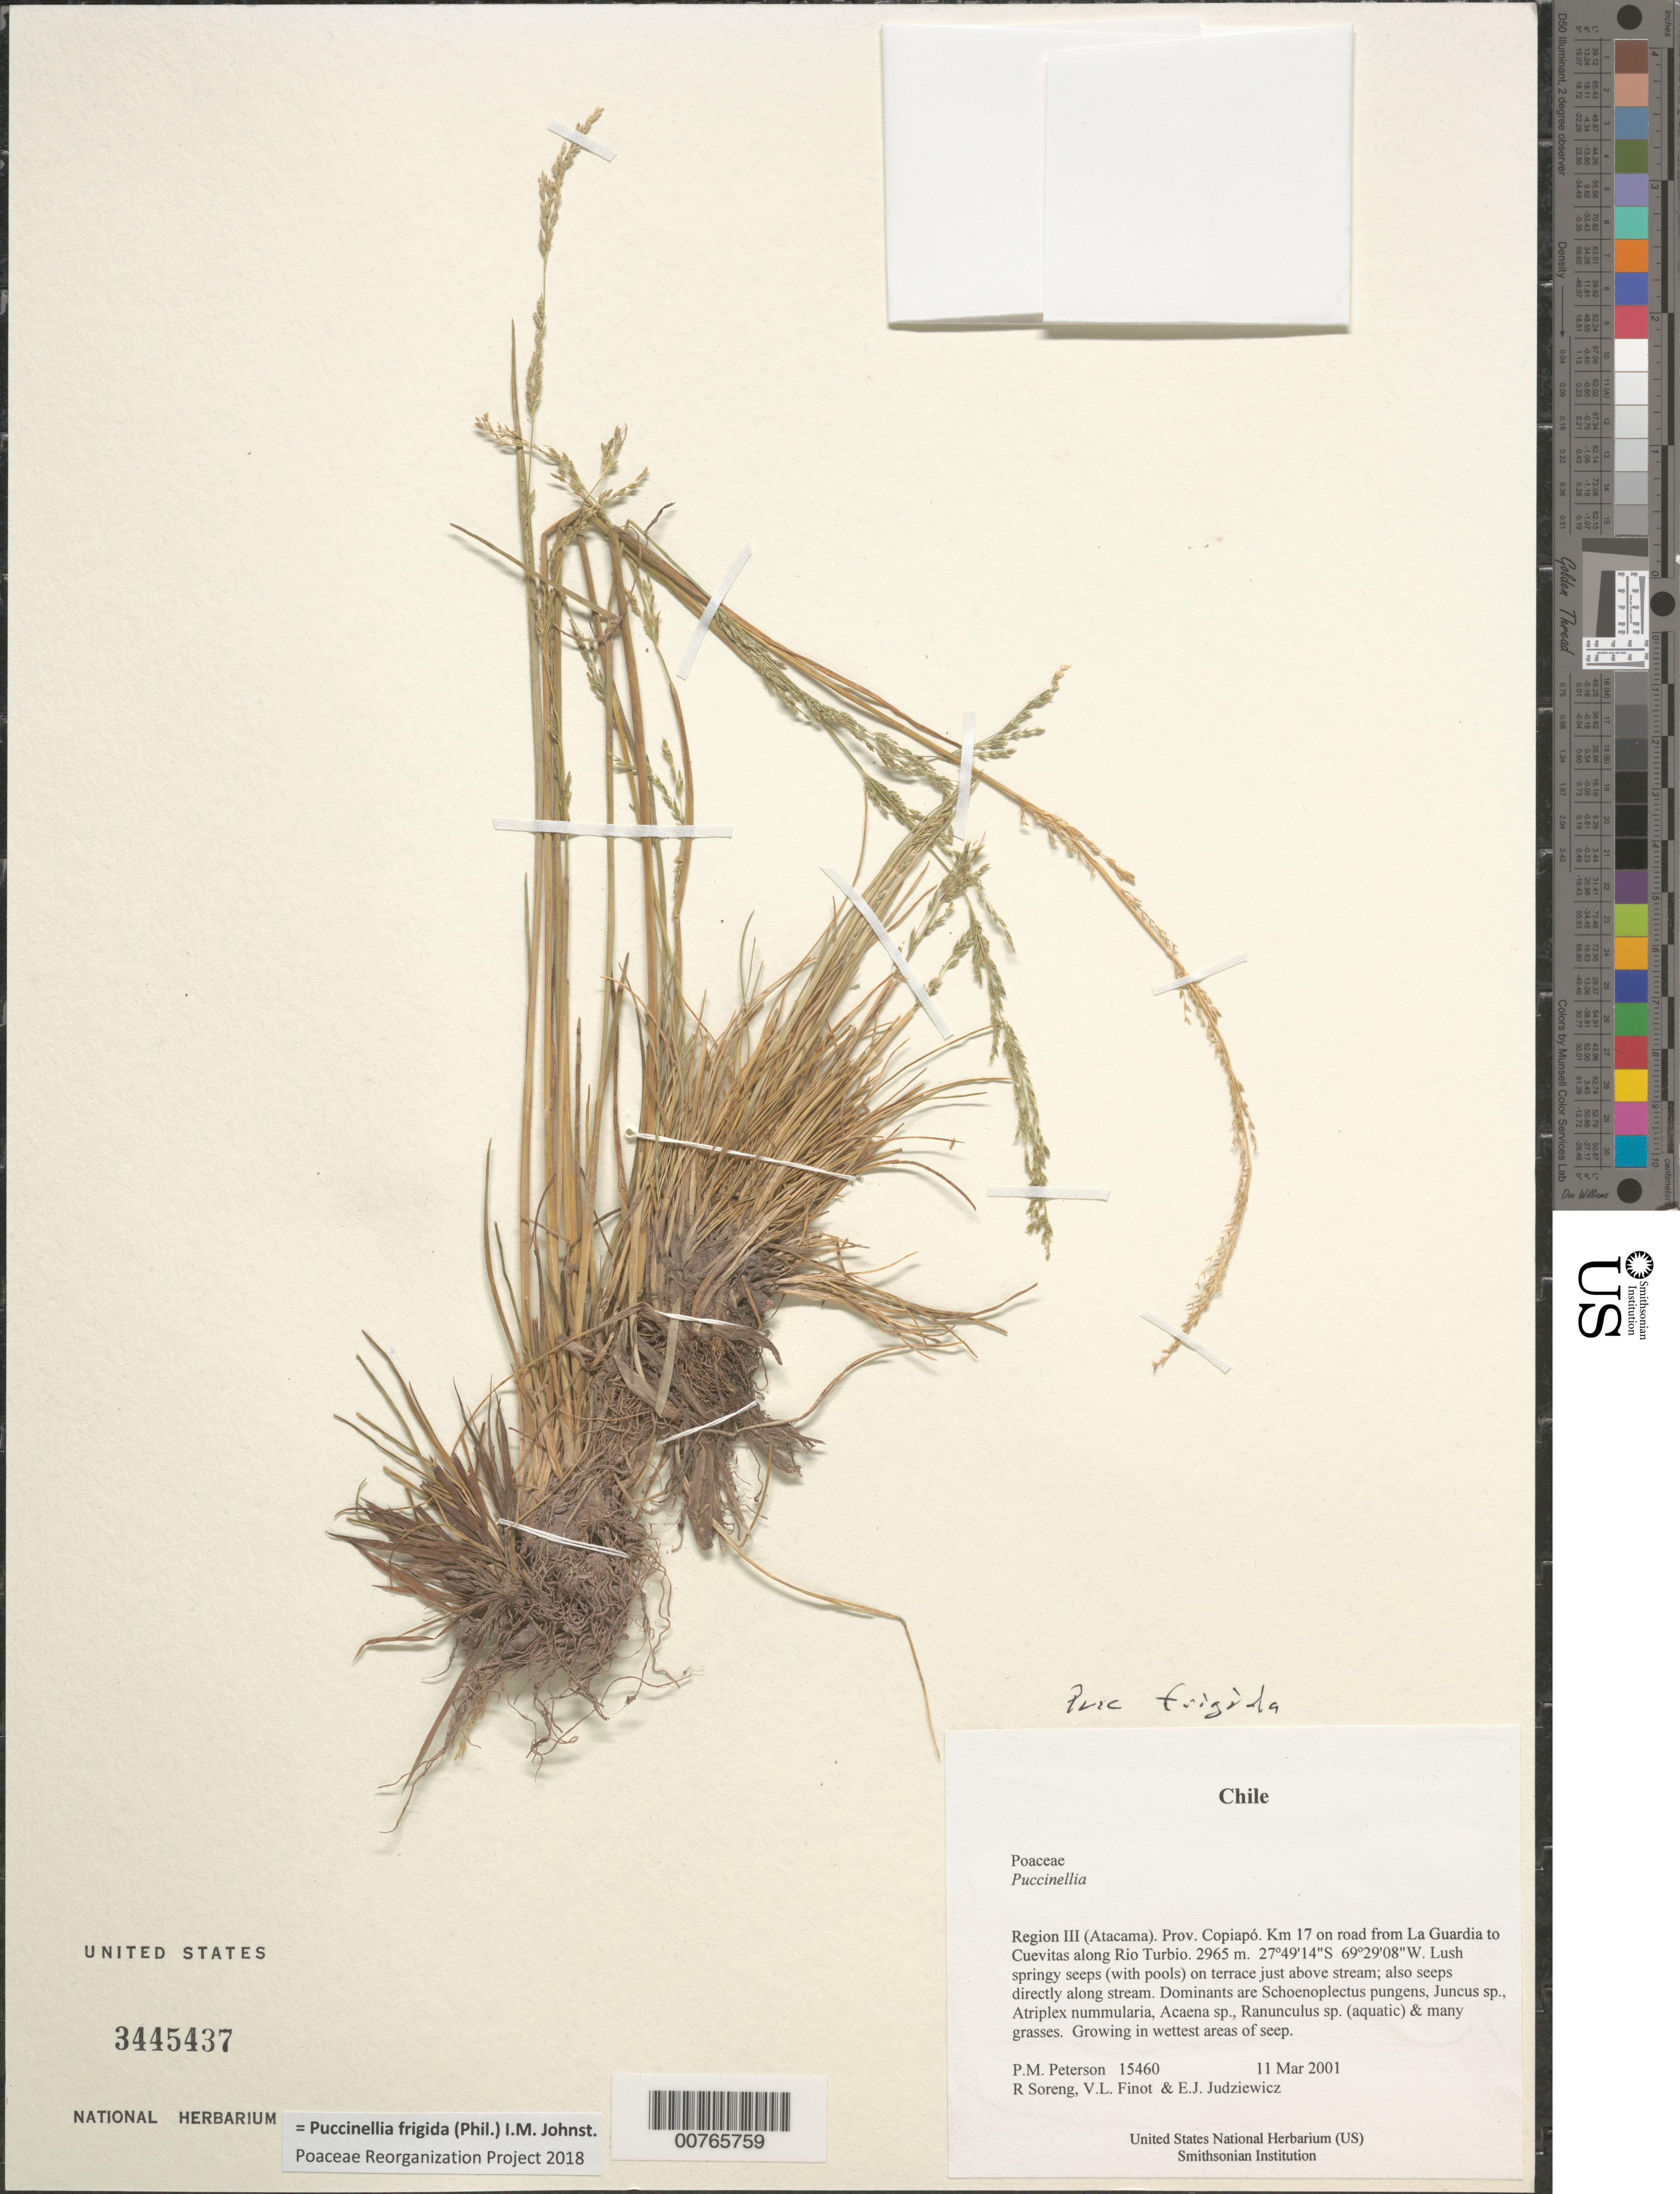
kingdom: Plantae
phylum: Tracheophyta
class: Liliopsida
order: Poales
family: Poaceae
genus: Puccinellia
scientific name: Puccinellia frigida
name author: (Phil.) I.M. Johnst.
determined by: Poaceae Reorganization Project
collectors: P. M. Peterson, R. J. Soreng, V. Finot & E. J. Judziewicz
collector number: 15460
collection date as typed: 11 Mar 2001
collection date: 2001-03-11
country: Chile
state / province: Atacama (III)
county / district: Copiapó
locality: Km 17 on road from La Guardia to Cuevitas along Rio Turbio.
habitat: Lush springy seeps (with pools) on terrace just above stream; also seeps directly along stream.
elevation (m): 2965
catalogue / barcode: US 3445437